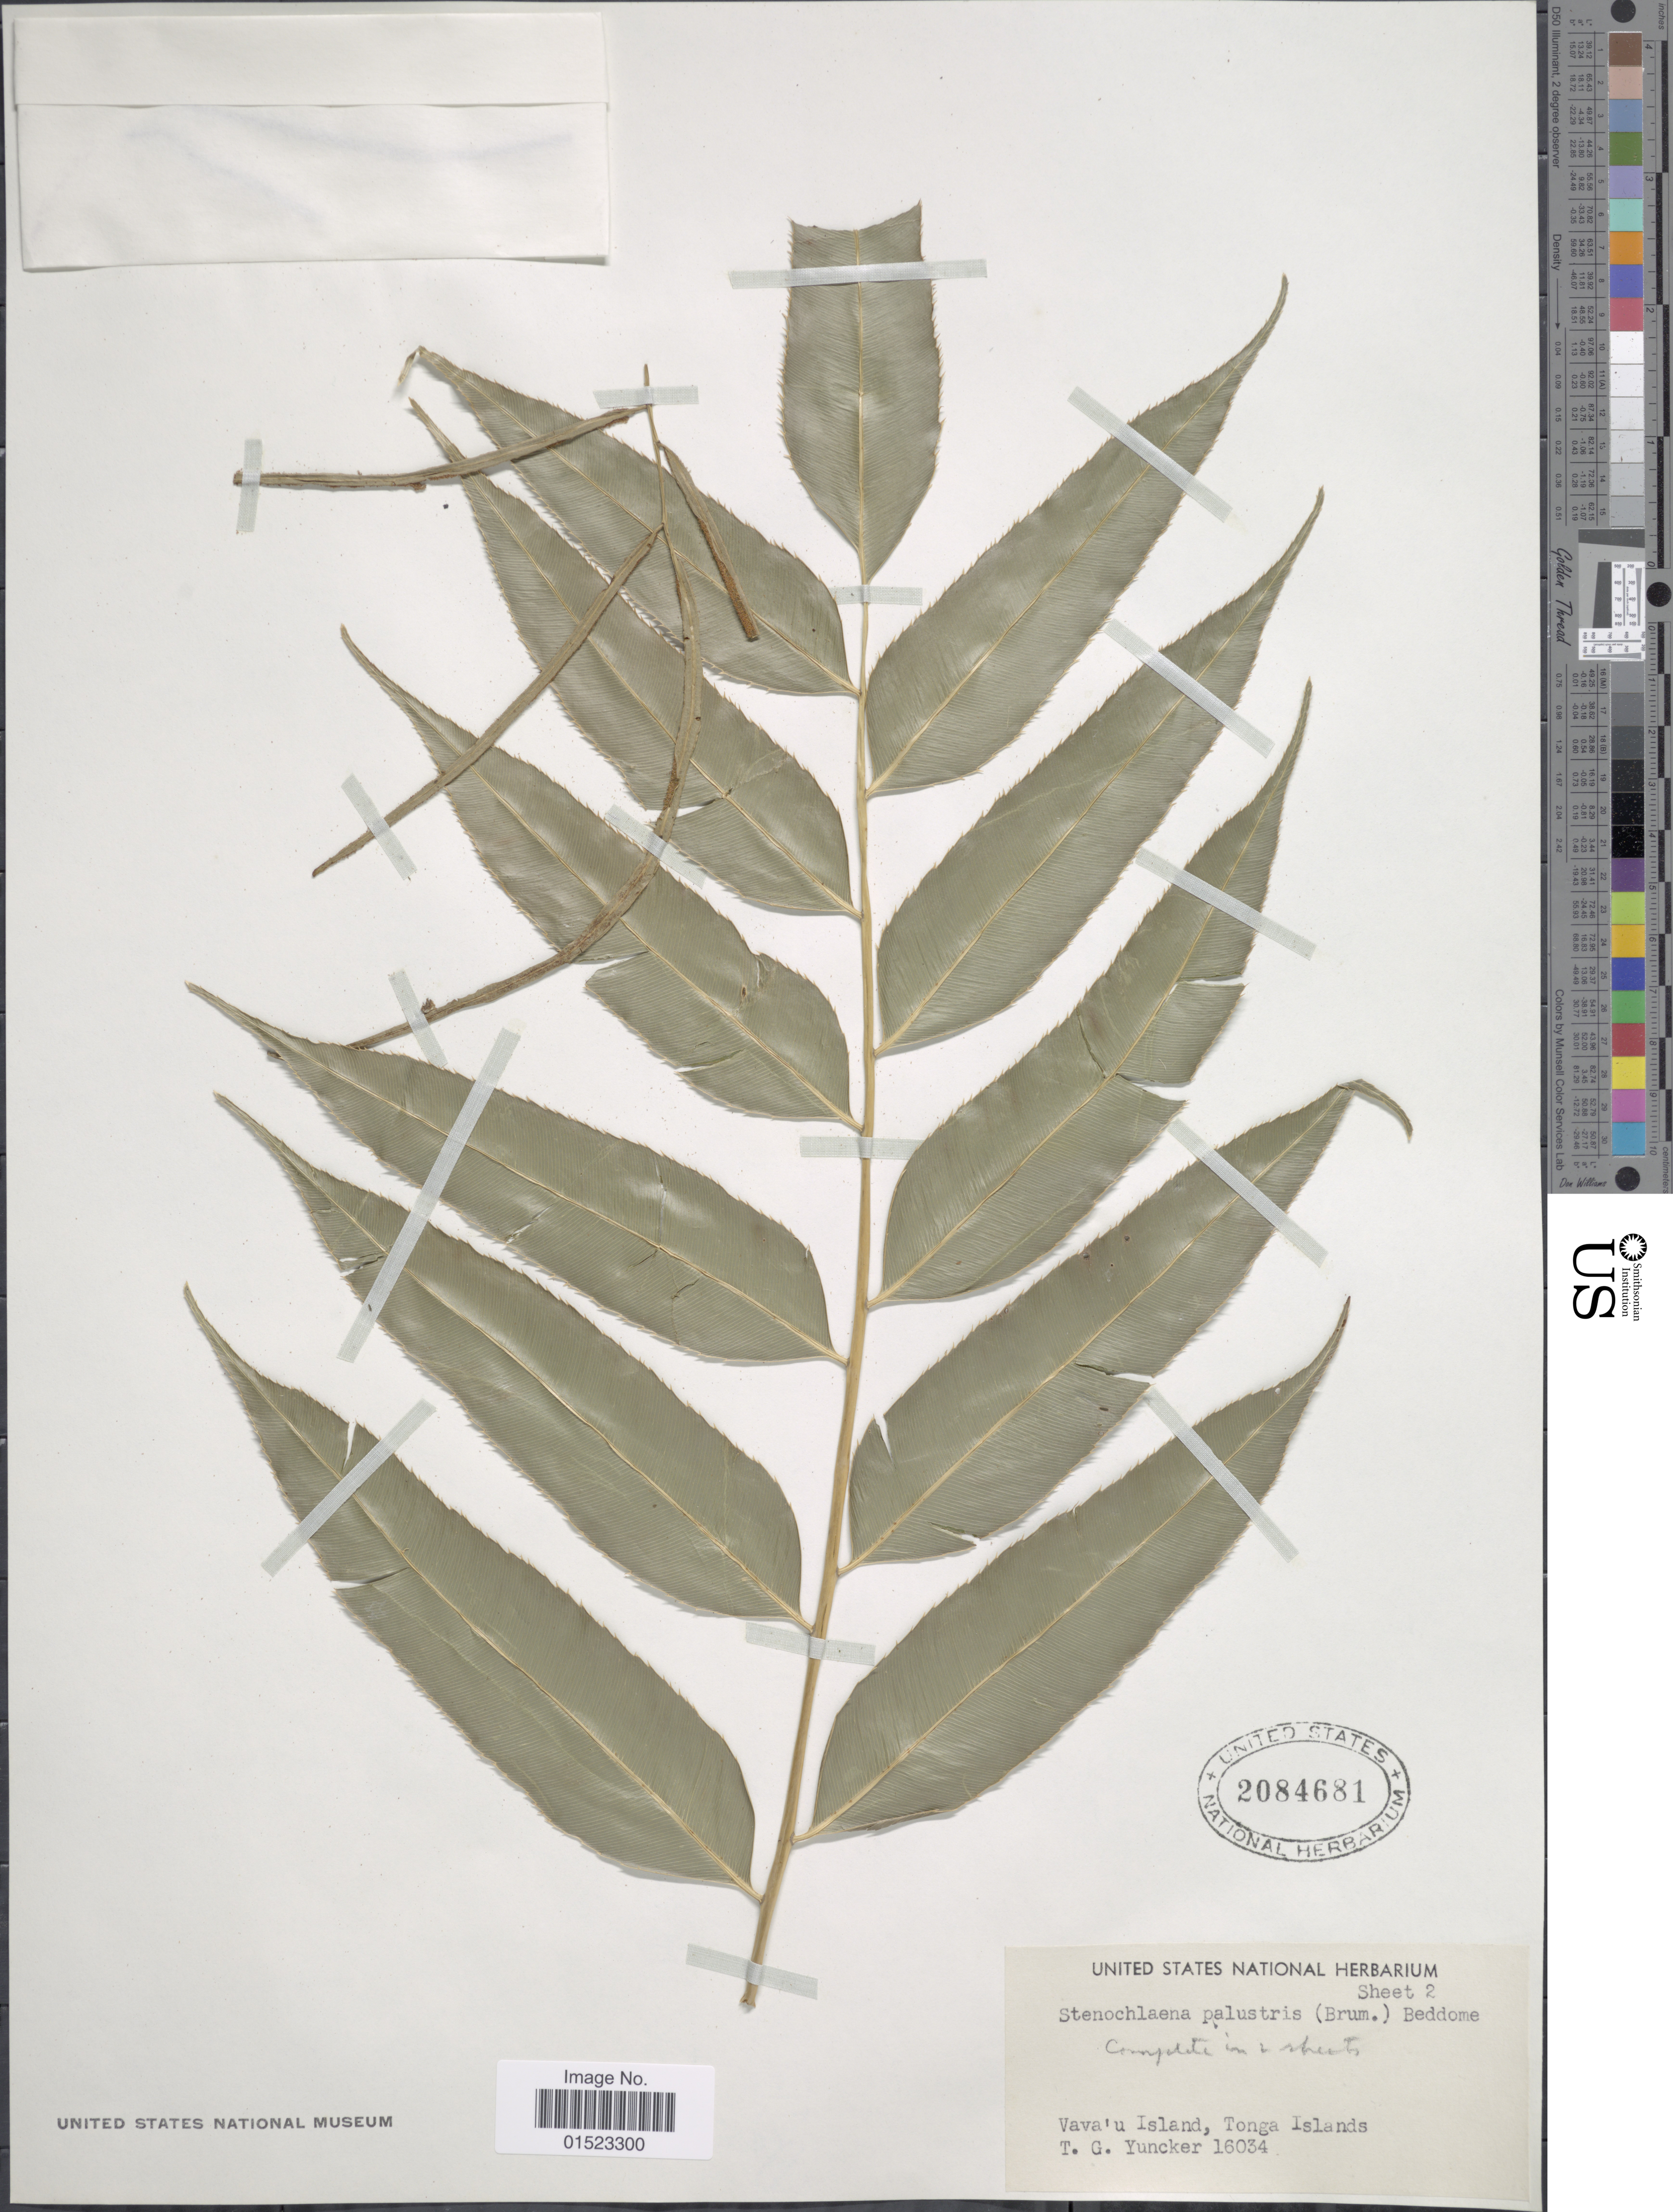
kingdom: Plantae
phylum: Tracheophyta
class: Polypodiopsida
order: Polypodiales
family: Blechnaceae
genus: Stenochlaena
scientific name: Stenochlaena palustris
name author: (Burm. f.) Bedd.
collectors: T. G. Yuncker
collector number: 16034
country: Tonga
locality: Vava'u Island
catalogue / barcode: US 2084681